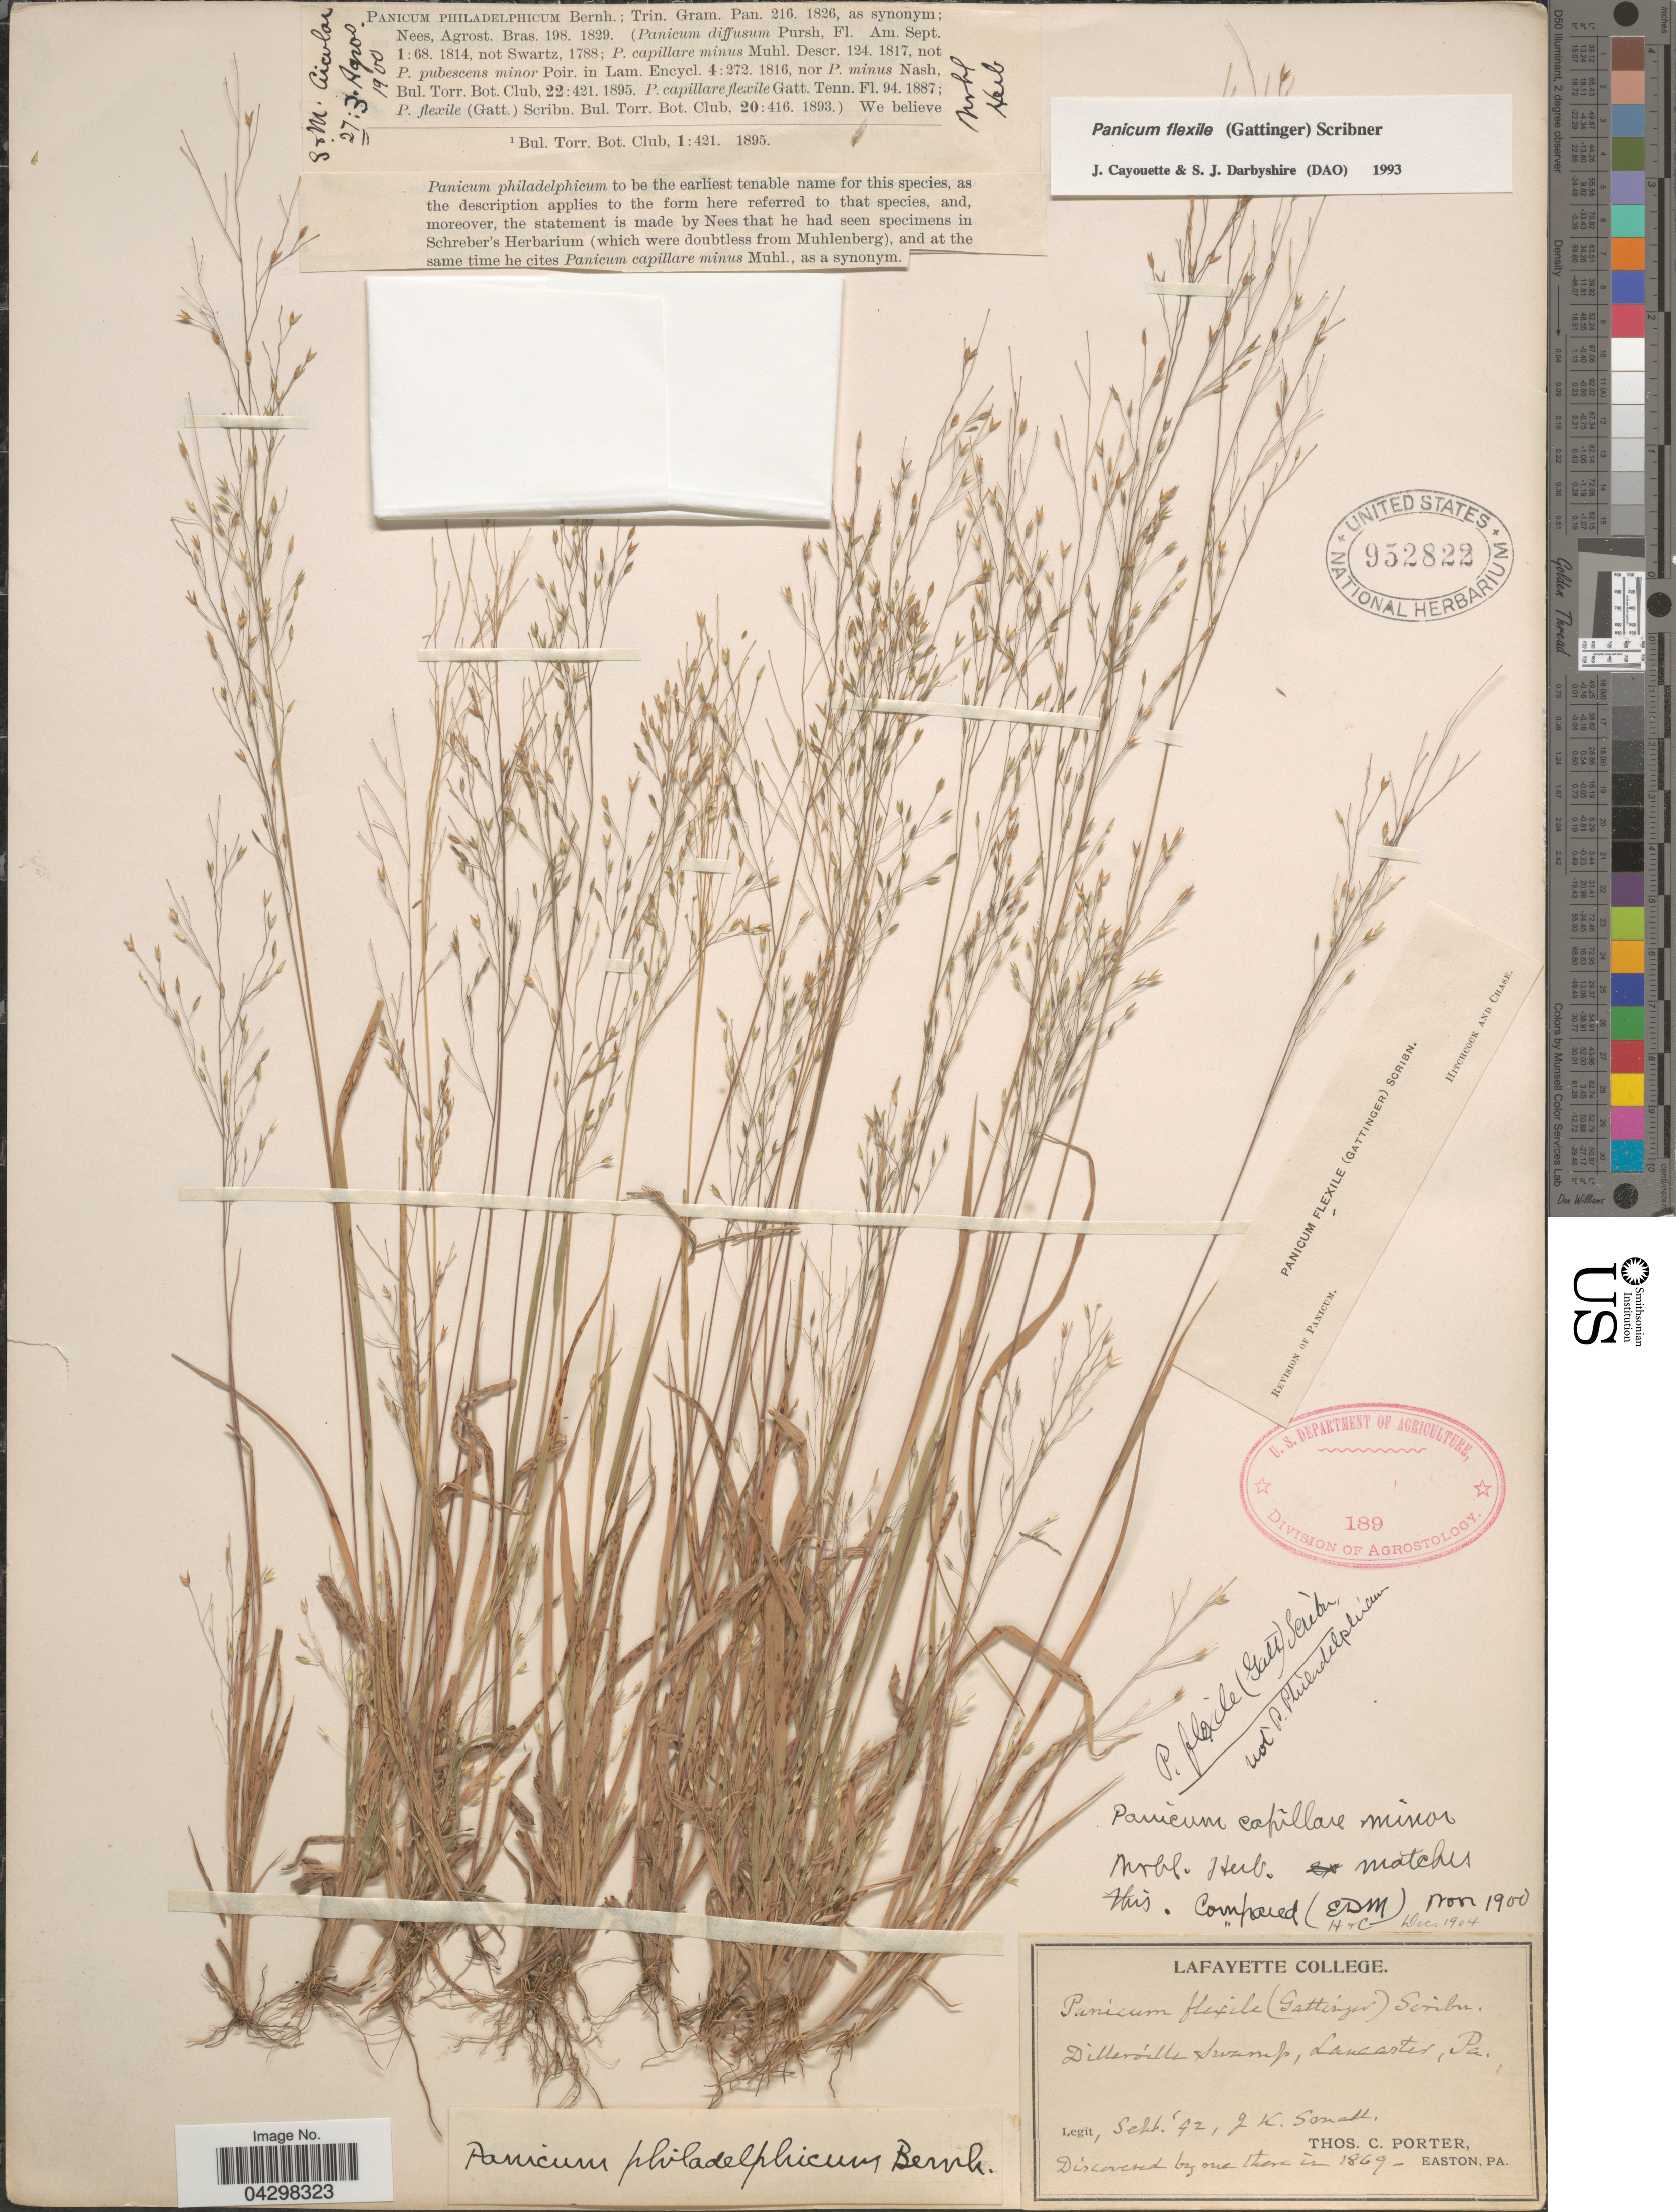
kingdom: Plantae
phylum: Tracheophyta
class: Liliopsida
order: Poales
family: Poaceae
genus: Panicum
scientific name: Panicum flexile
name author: (Gatt.) Scribn.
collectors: T. Porter & J. K. Small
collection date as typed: Transcribed d/m/y: /9/92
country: United States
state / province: Pennsylvania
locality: Dillerville swamp, Lancaster.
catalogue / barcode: US 952822